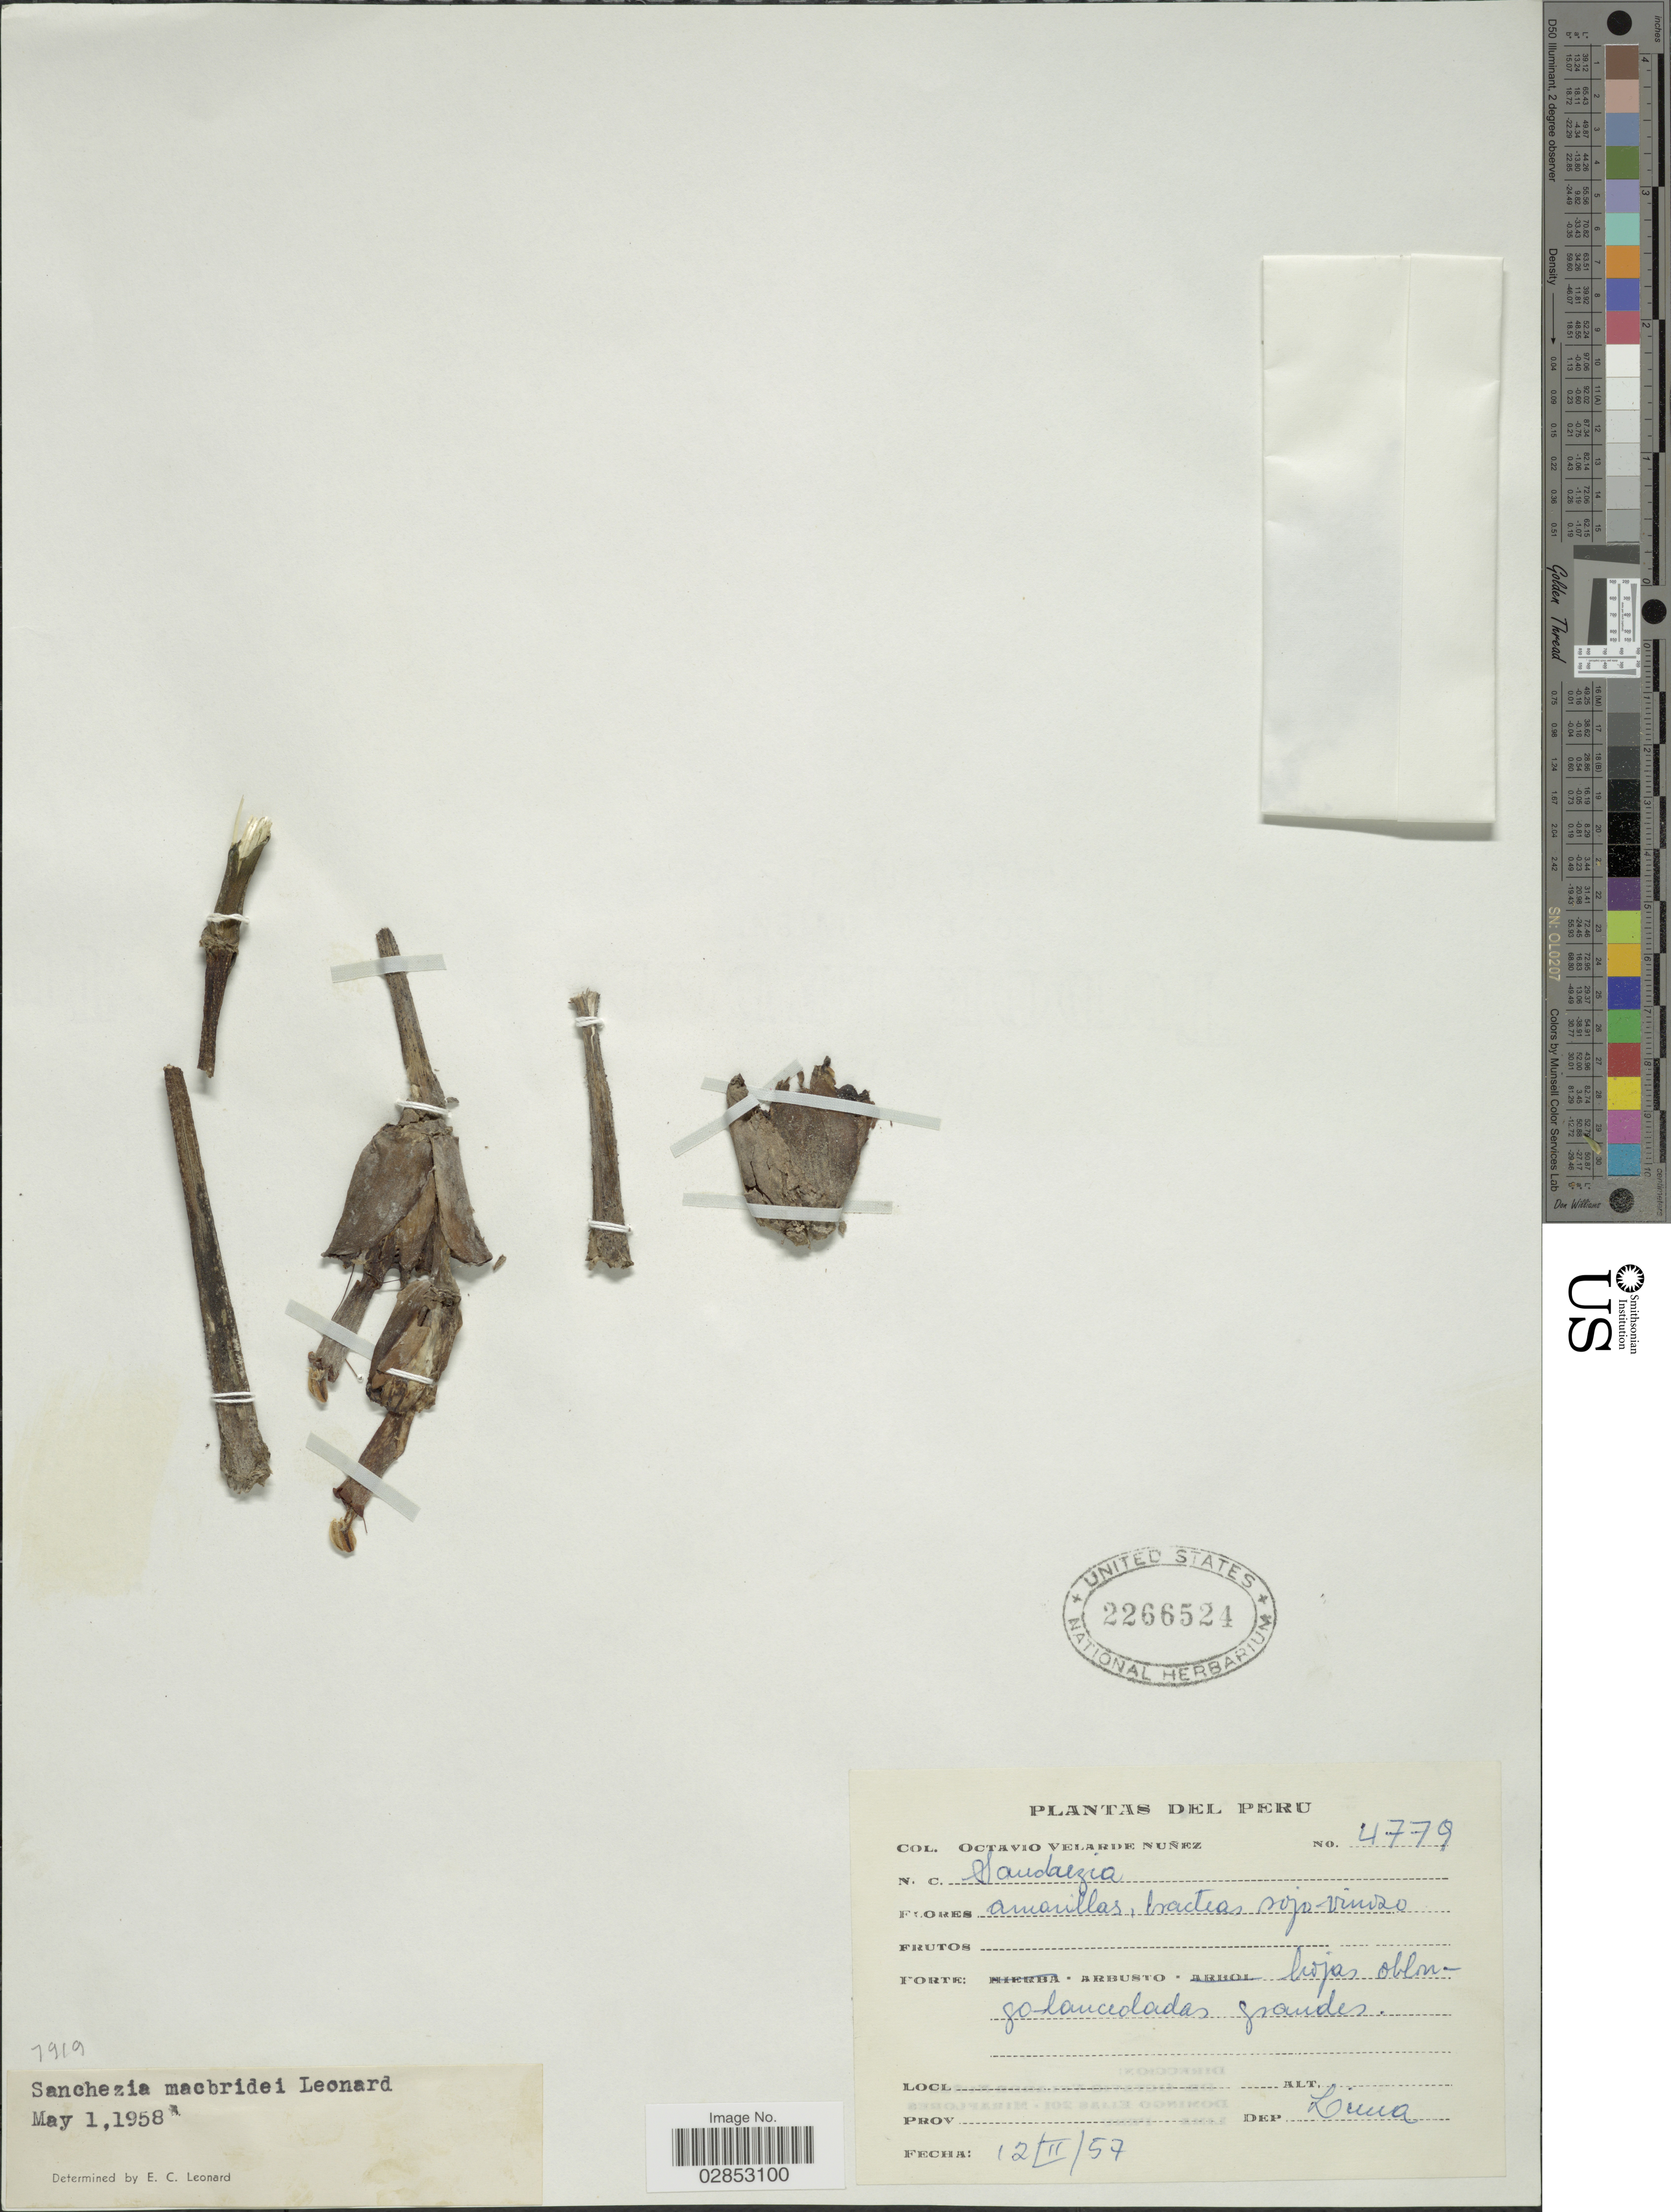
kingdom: Plantae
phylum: Tracheophyta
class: Magnoliopsida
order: Lamiales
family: Acanthaceae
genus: Sanchezia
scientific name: Sanchezia oblonga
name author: Ruiz & Pav.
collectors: O. Nuñez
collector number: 4779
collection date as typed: Transcribed d/m/y: 12/2/57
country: Peru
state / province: Lima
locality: Dep Lima.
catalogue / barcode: US 2266524